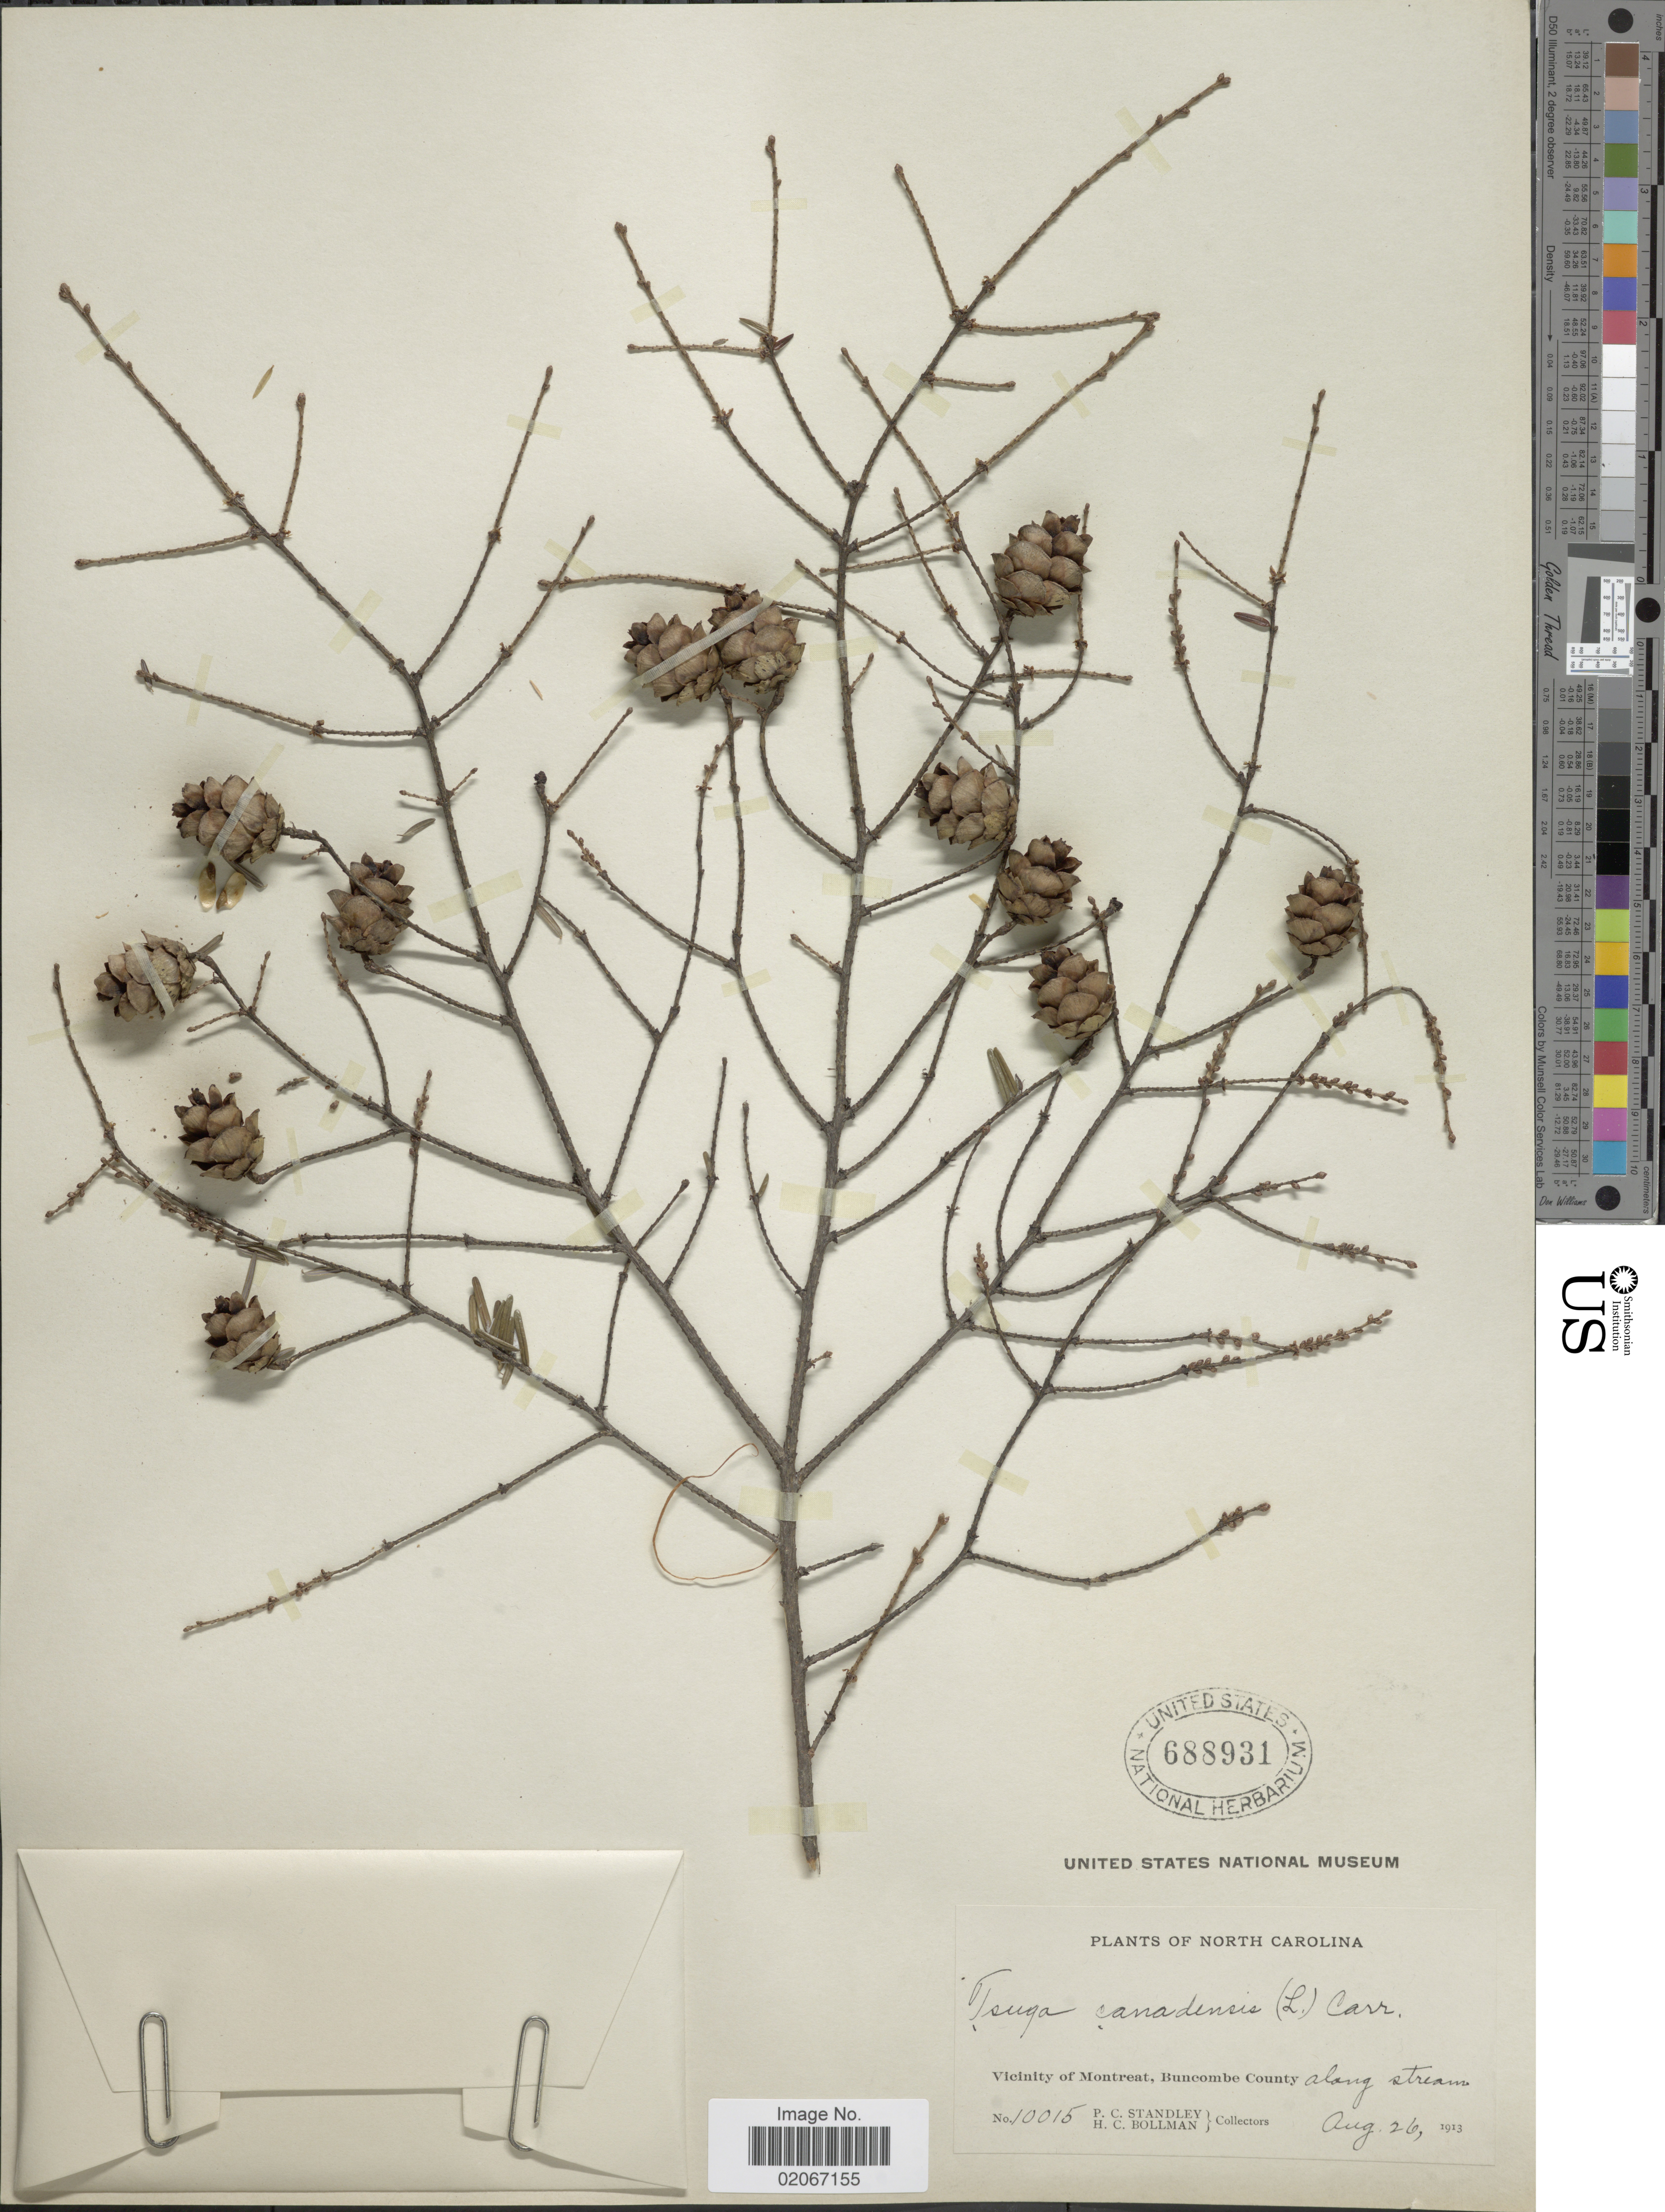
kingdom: Plantae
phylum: Tracheophyta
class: Pinopsida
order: Pinales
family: Pinaceae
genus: Tsuga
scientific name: Tsuga canadensis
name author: (L.) Carrière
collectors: P. C. Standley & H. C. Bollman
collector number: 10015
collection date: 1913-08-26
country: United States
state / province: North Carolina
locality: Vicinity of Montreat, Buncombe County, along stream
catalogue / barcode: US 688931